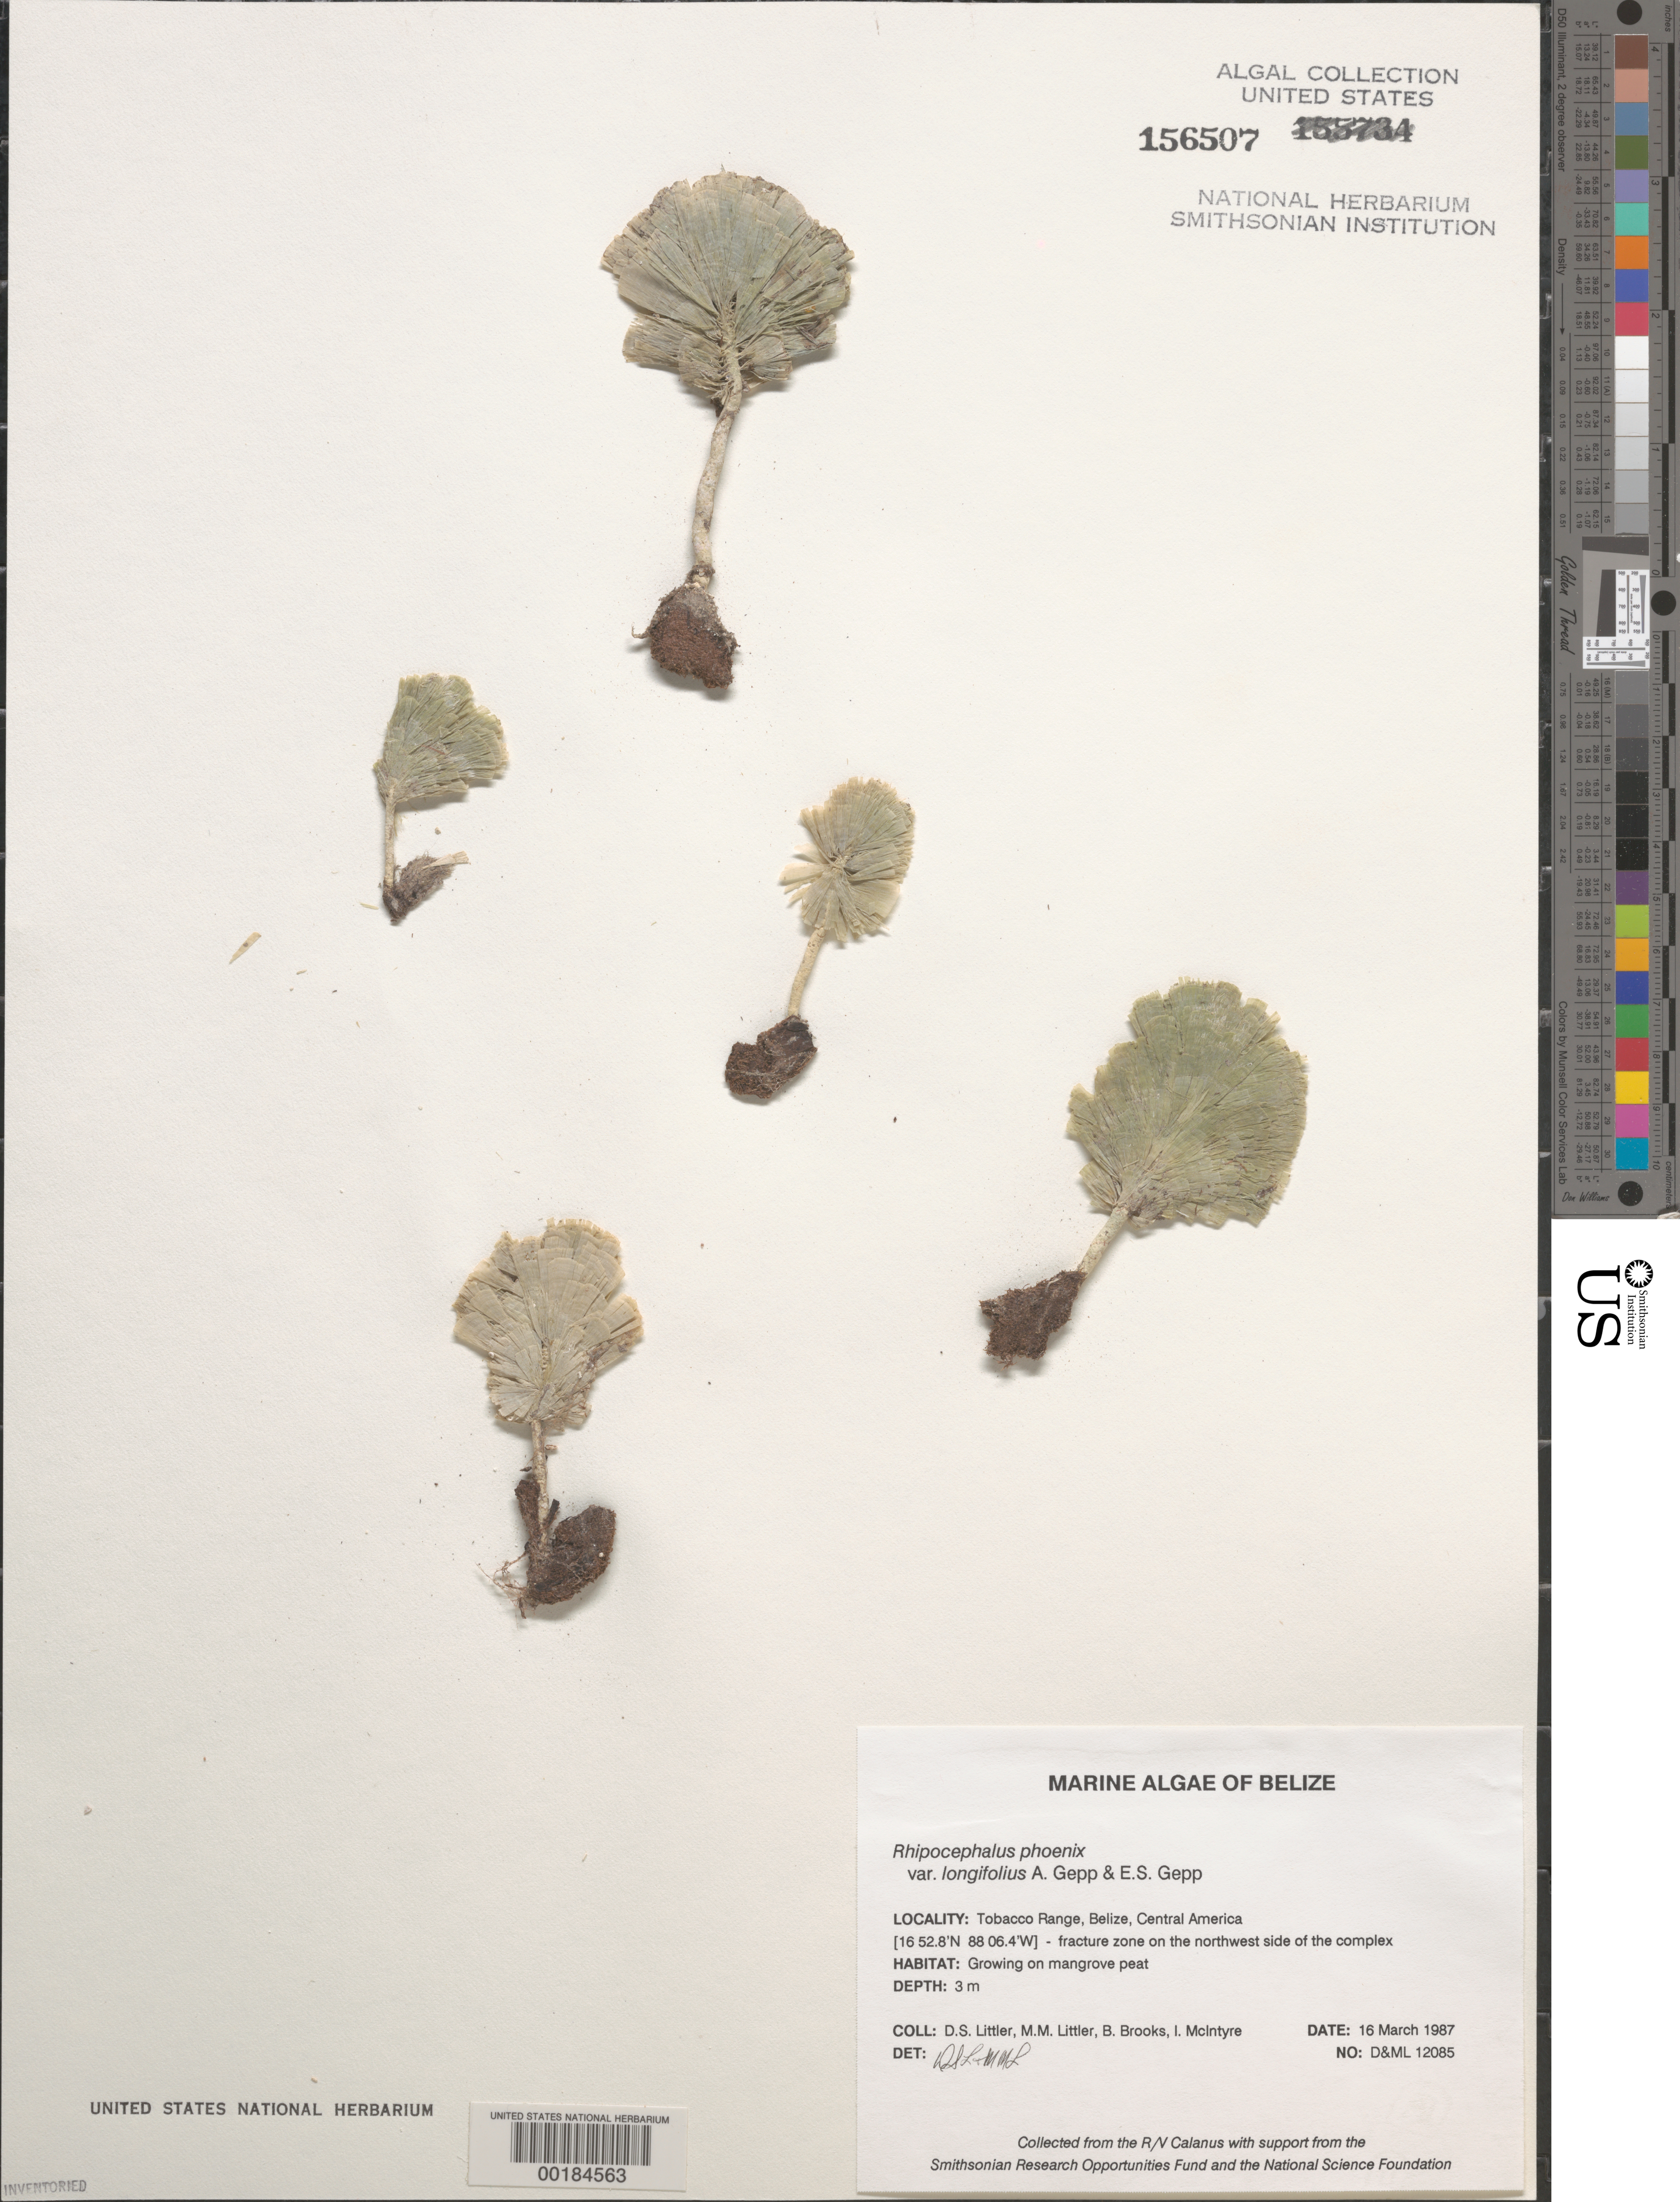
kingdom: Plantae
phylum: Chlorophyta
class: Ulvophyceae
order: Bryopsidales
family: Udoteaceae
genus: Rhipocephalus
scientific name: Rhipocephalus phoenix var. longifolius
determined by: Littler, D. S.; Littler, M. M.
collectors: D. S. Littler, M. M. Littler, B. Brooks & I. McIntyre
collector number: D&ML 12085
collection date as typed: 16 Mar 1987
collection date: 1987-03-16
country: Belize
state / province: Stann Creek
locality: Tobacco Range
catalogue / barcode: US 156507